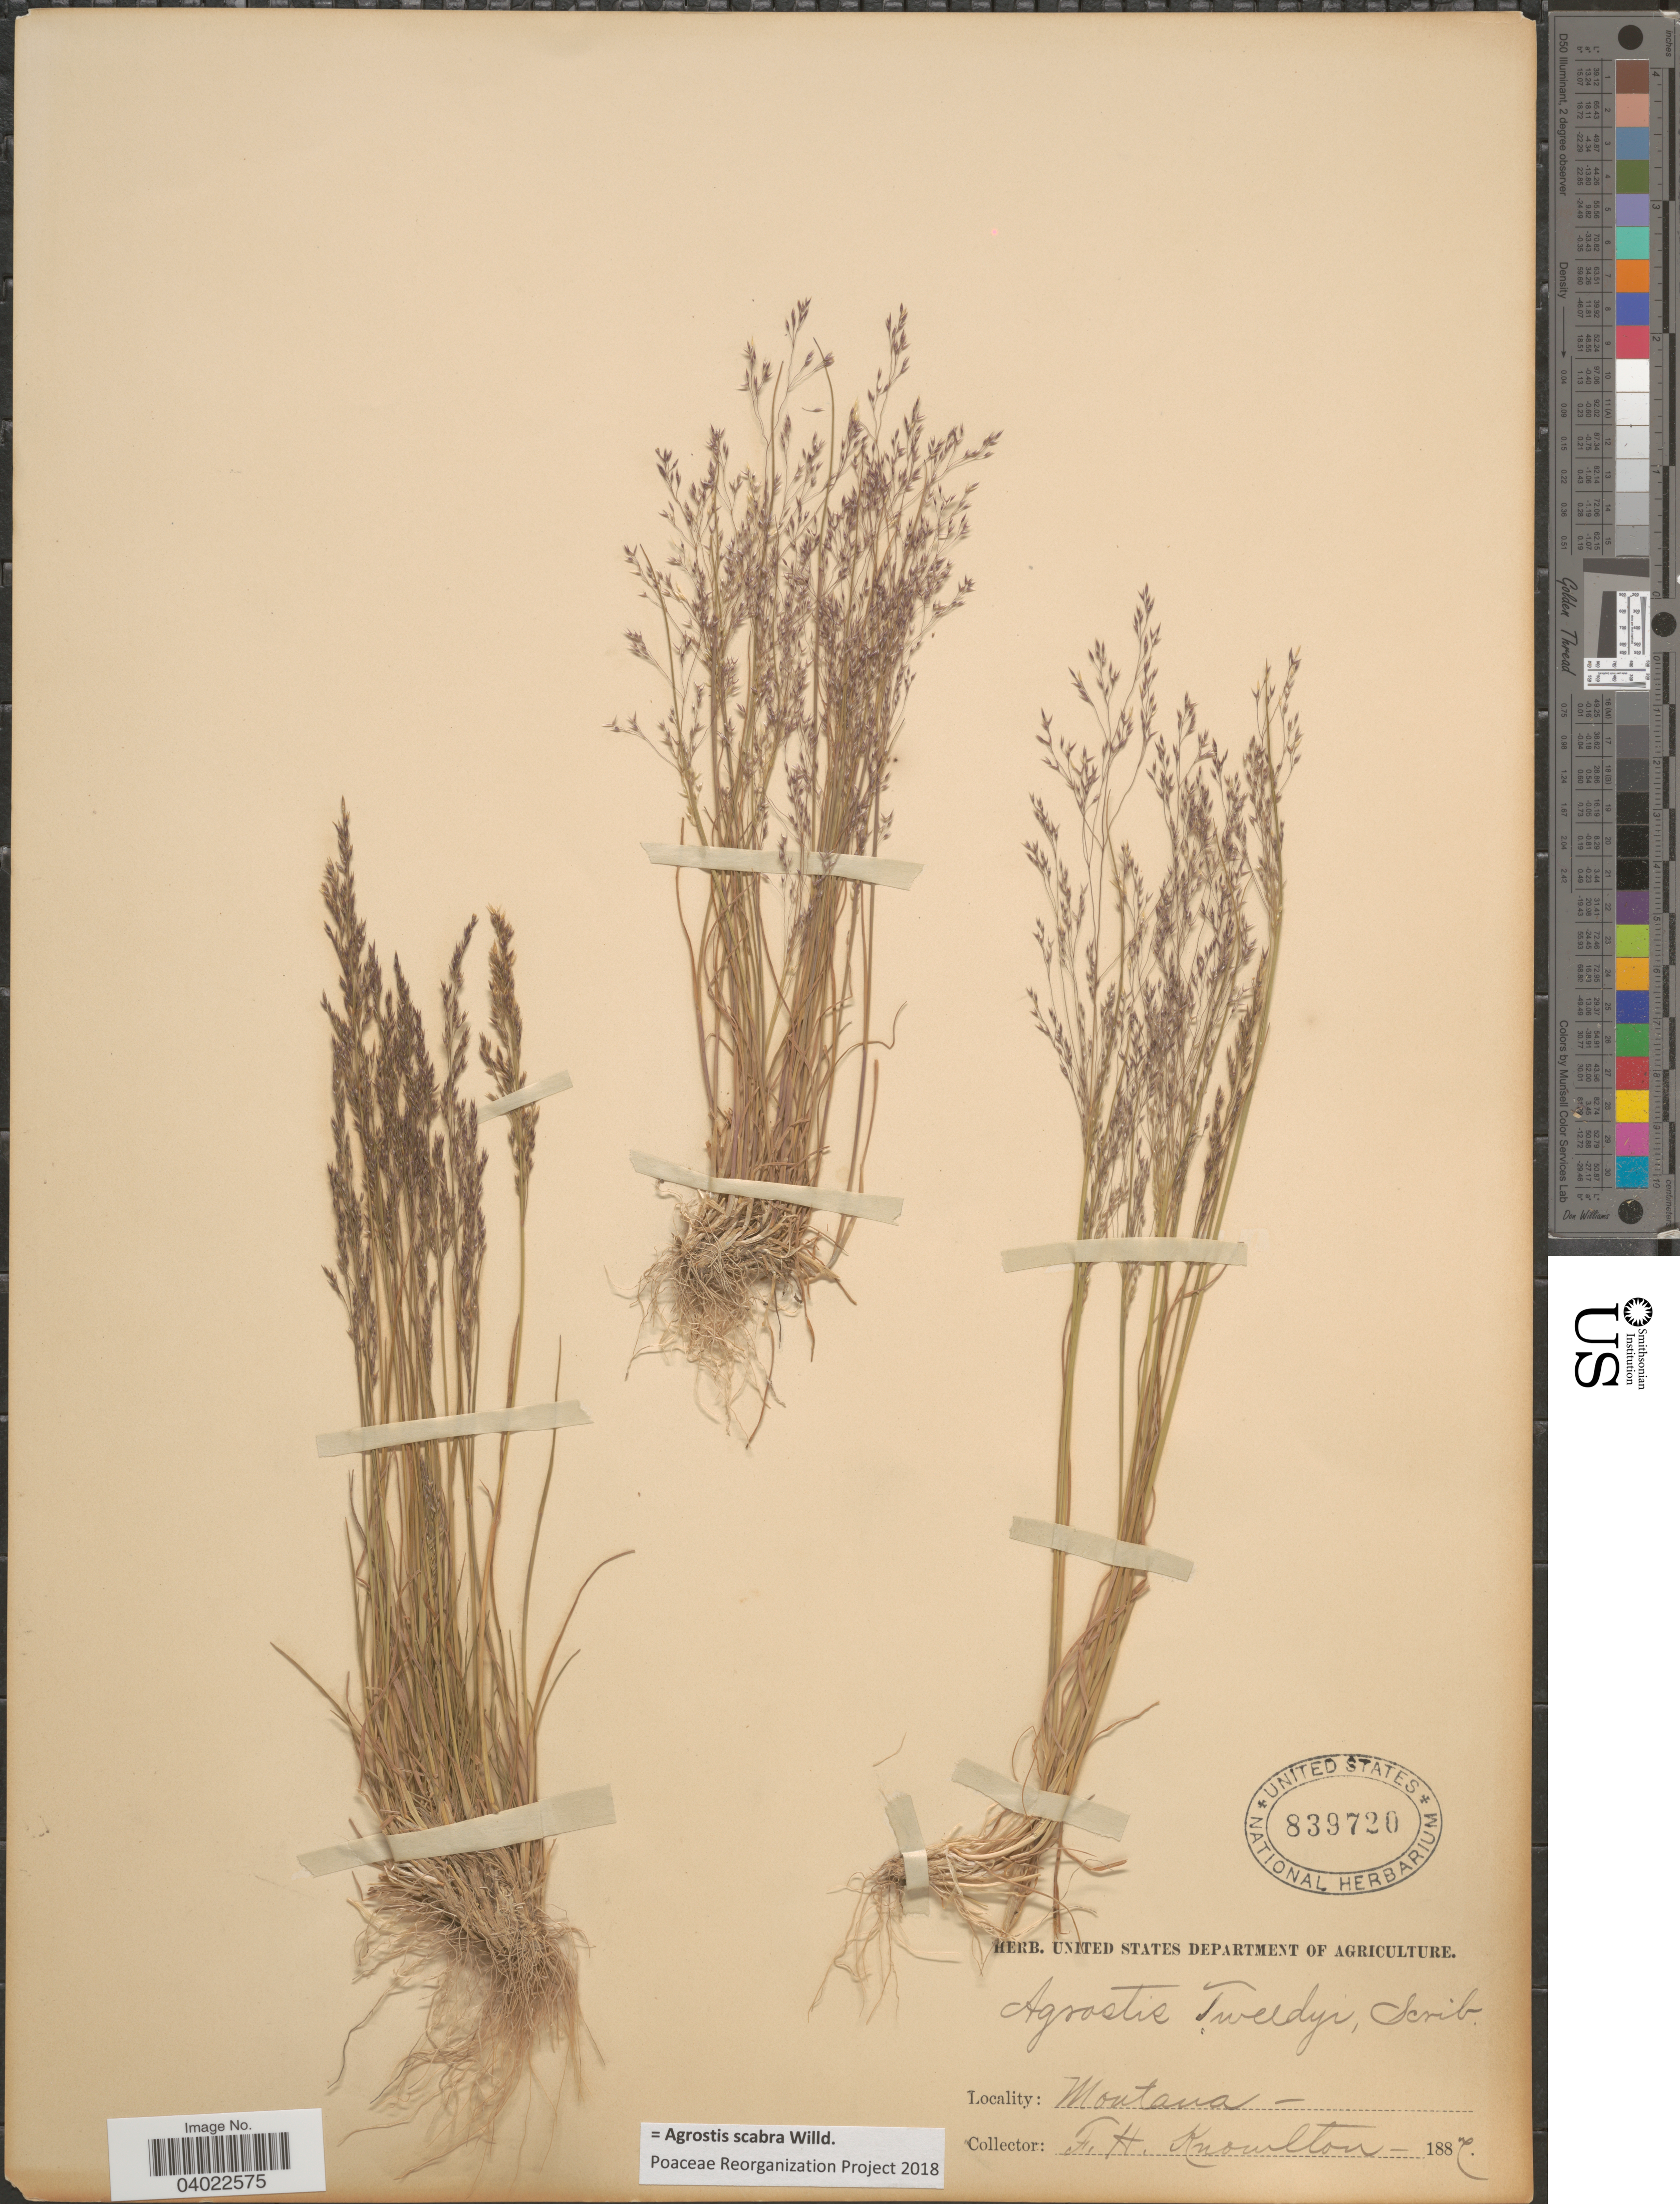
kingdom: Plantae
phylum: Tracheophyta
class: Liliopsida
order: Poales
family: Poaceae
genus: Agrostis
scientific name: Agrostis scabra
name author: Willd.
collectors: F. H. Knowlton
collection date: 1887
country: United States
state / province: Montana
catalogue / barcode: US 839720